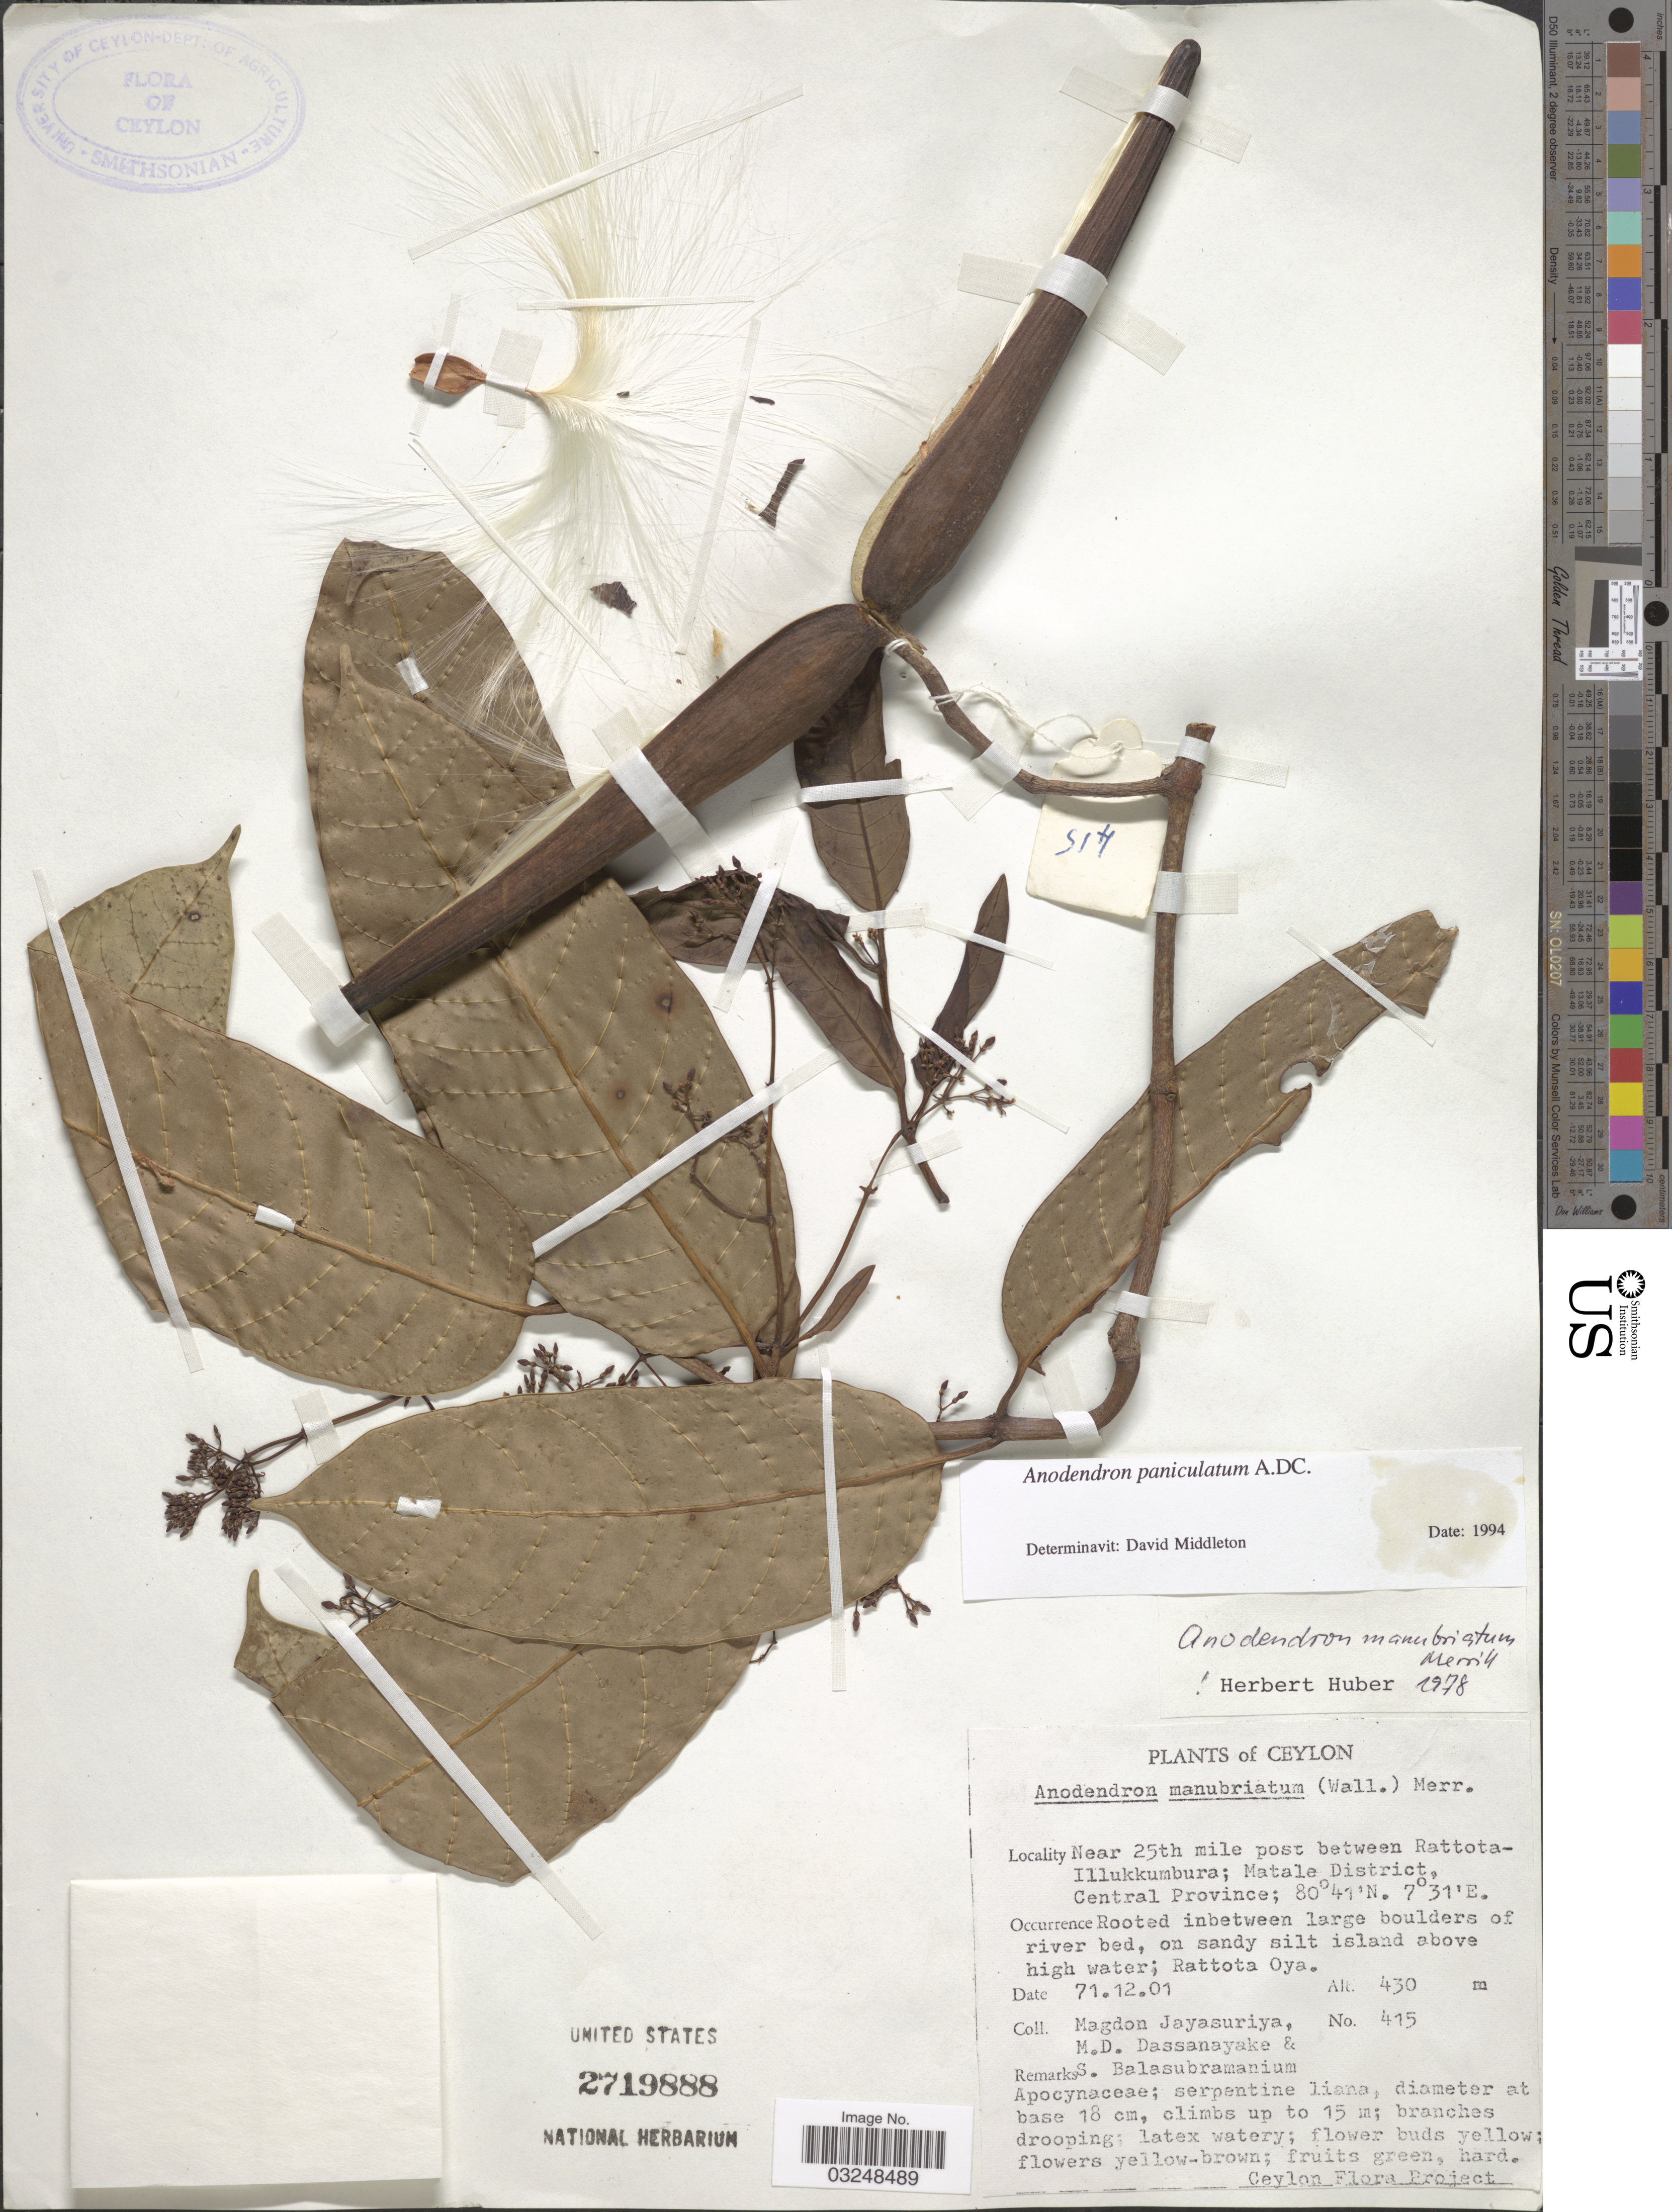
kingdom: Plantae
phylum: Tracheophyta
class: Magnoliopsida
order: Gentianales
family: Apocynaceae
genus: Anodendron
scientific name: Anodendron paniculatum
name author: A. DC.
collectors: A. H. Jayasuriya, M. D. Dassanayake & S. Balasubramanium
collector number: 415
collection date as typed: Transcribed d/m/y: 1/12/71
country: Sri Lanka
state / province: Central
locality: Ceylon, Near 25th mile post between Rattota-Illukkumbura; Matale District, Central Province, Rooted in between large boulders of river bed, on sandy silt island above high water; Rattota Oya.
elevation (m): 430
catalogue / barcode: US 2719888